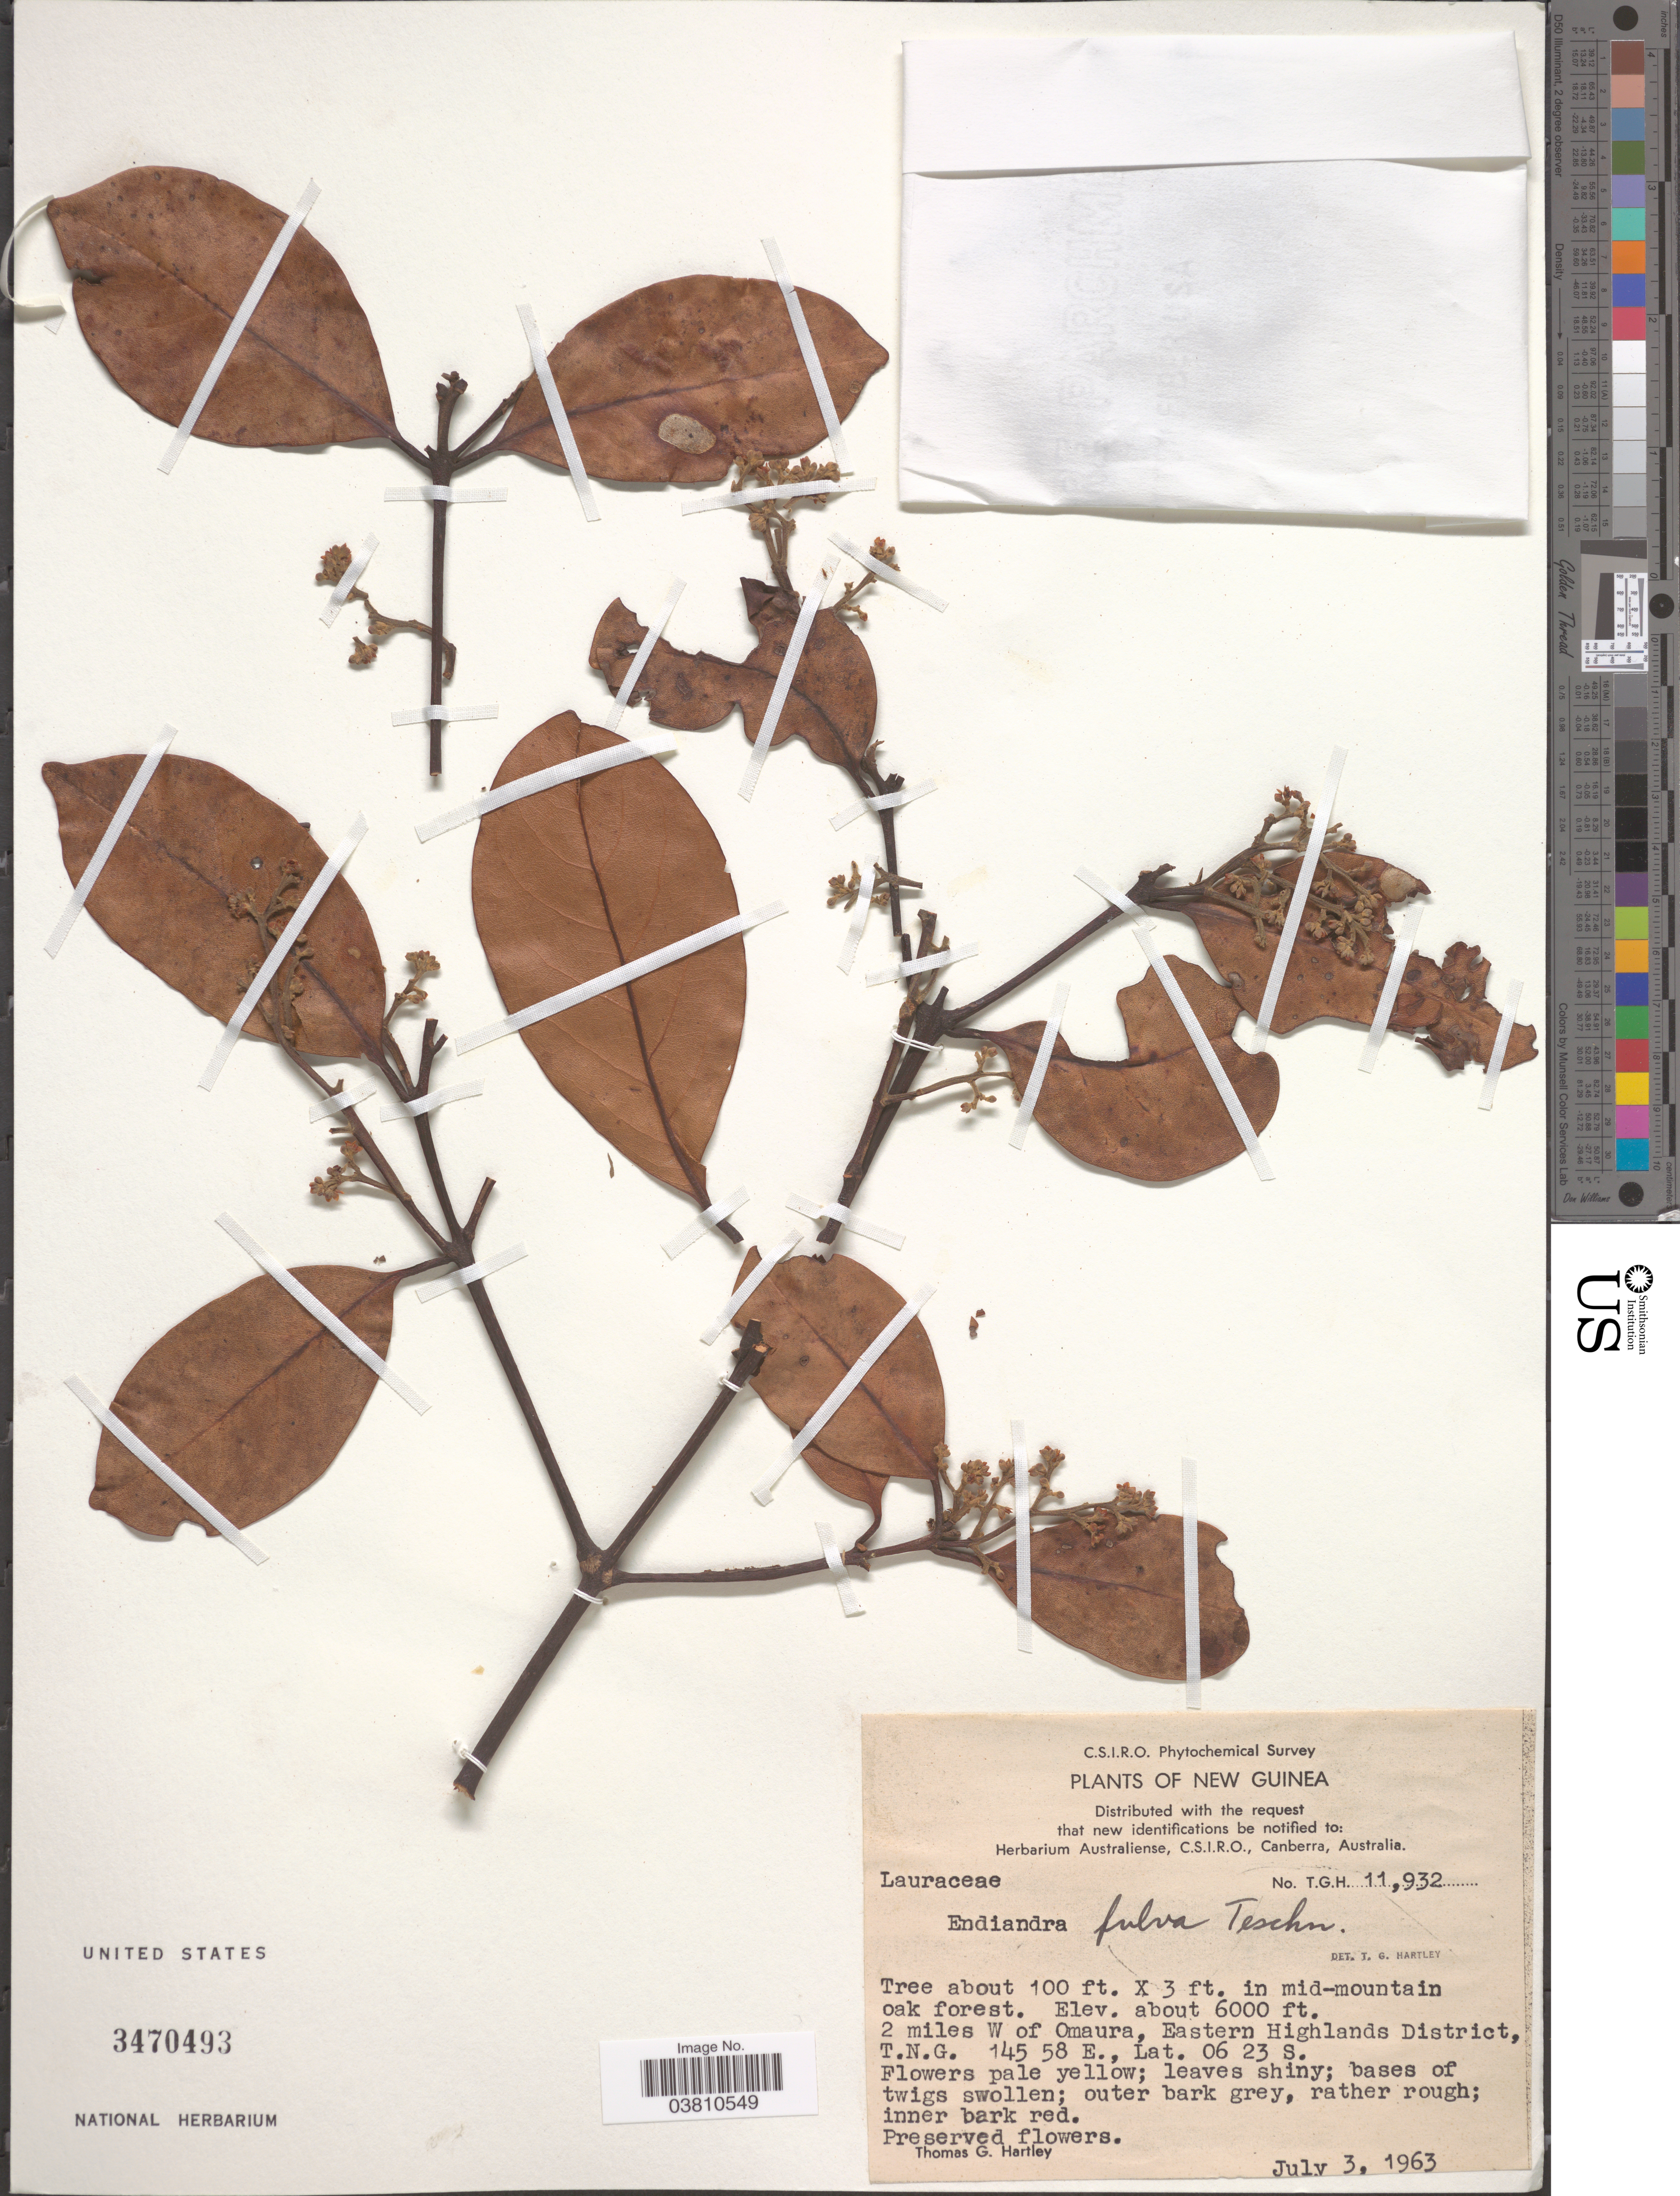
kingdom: Plantae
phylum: Tracheophyta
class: Magnoliopsida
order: Laurales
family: Lauraceae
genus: Endiandra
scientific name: Endiandra fulva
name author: Teschner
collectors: T. G. Hartley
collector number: TGH 11932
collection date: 1963-07-03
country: Papua New Guinea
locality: New Guinea. 2 miles W of Omaura, Eastern Highlands District, T.N.G.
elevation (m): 1829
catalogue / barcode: US 3470493